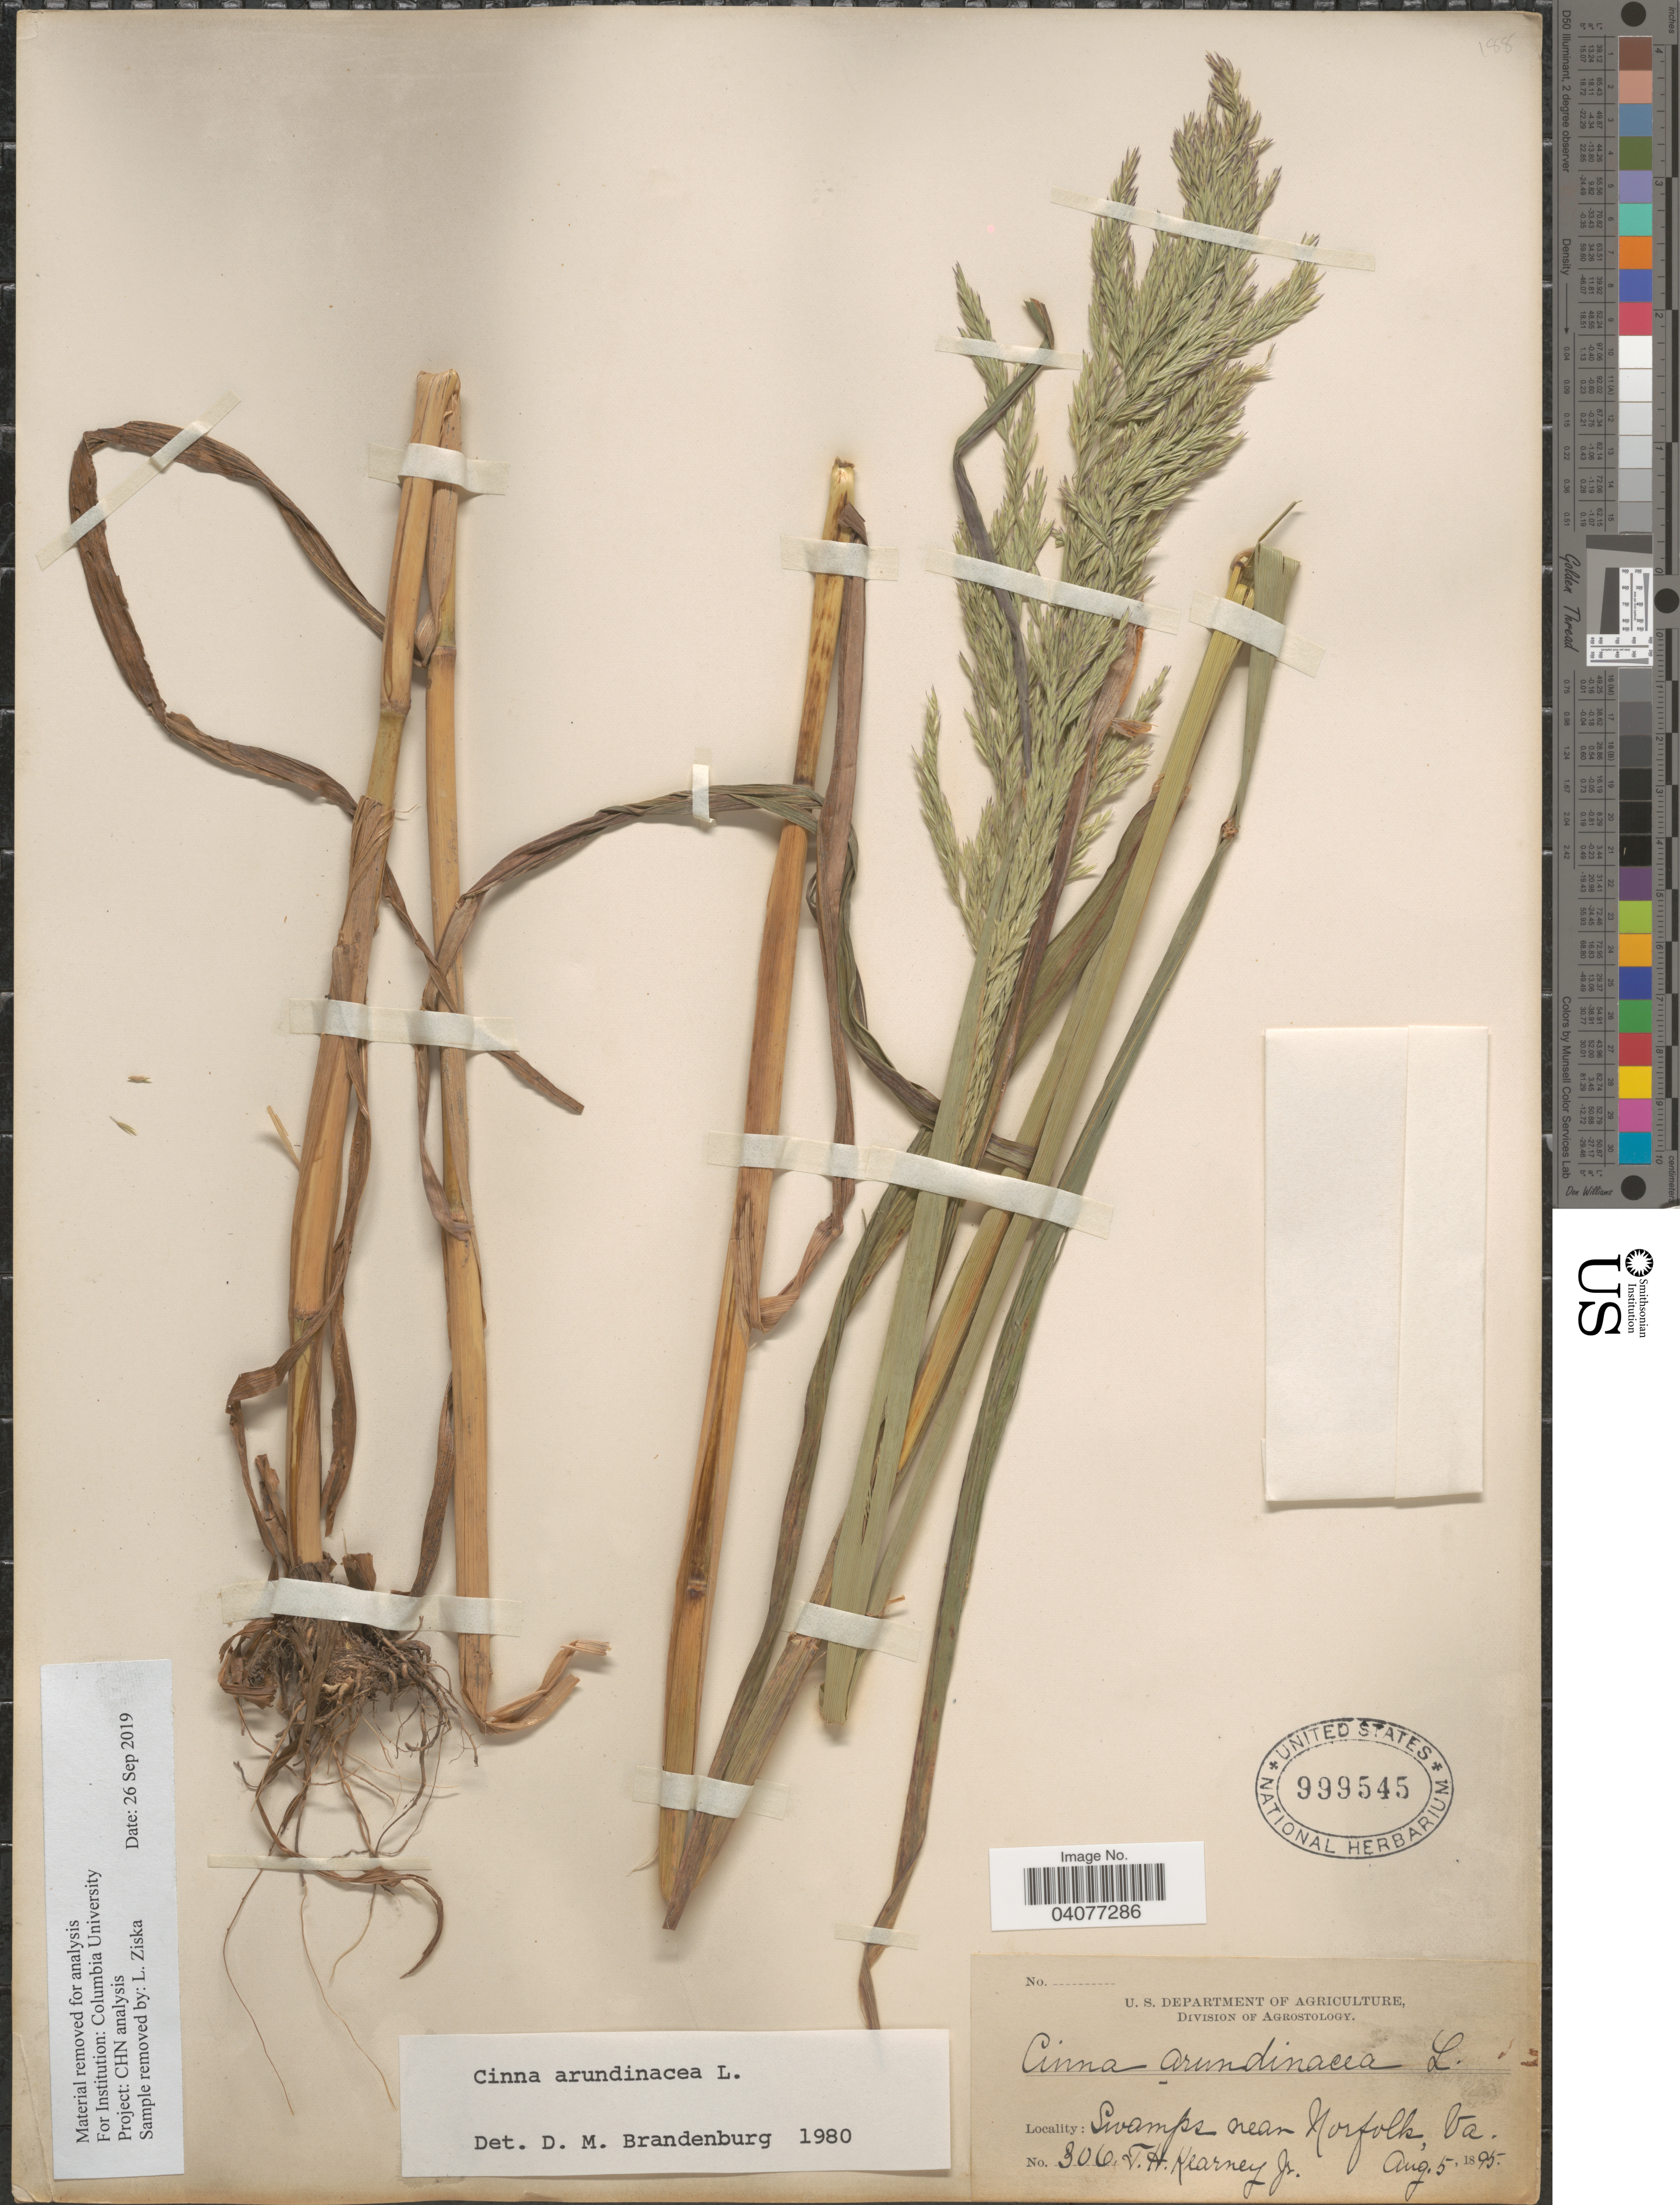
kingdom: Plantae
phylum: Tracheophyta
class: Liliopsida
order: Poales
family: Poaceae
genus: Cinna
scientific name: Cinna arundinacea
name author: L.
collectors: T. H. Kearney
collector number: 306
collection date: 1895-08-05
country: United States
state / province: Virginia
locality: Swamps near Norfolk.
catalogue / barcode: US 999545